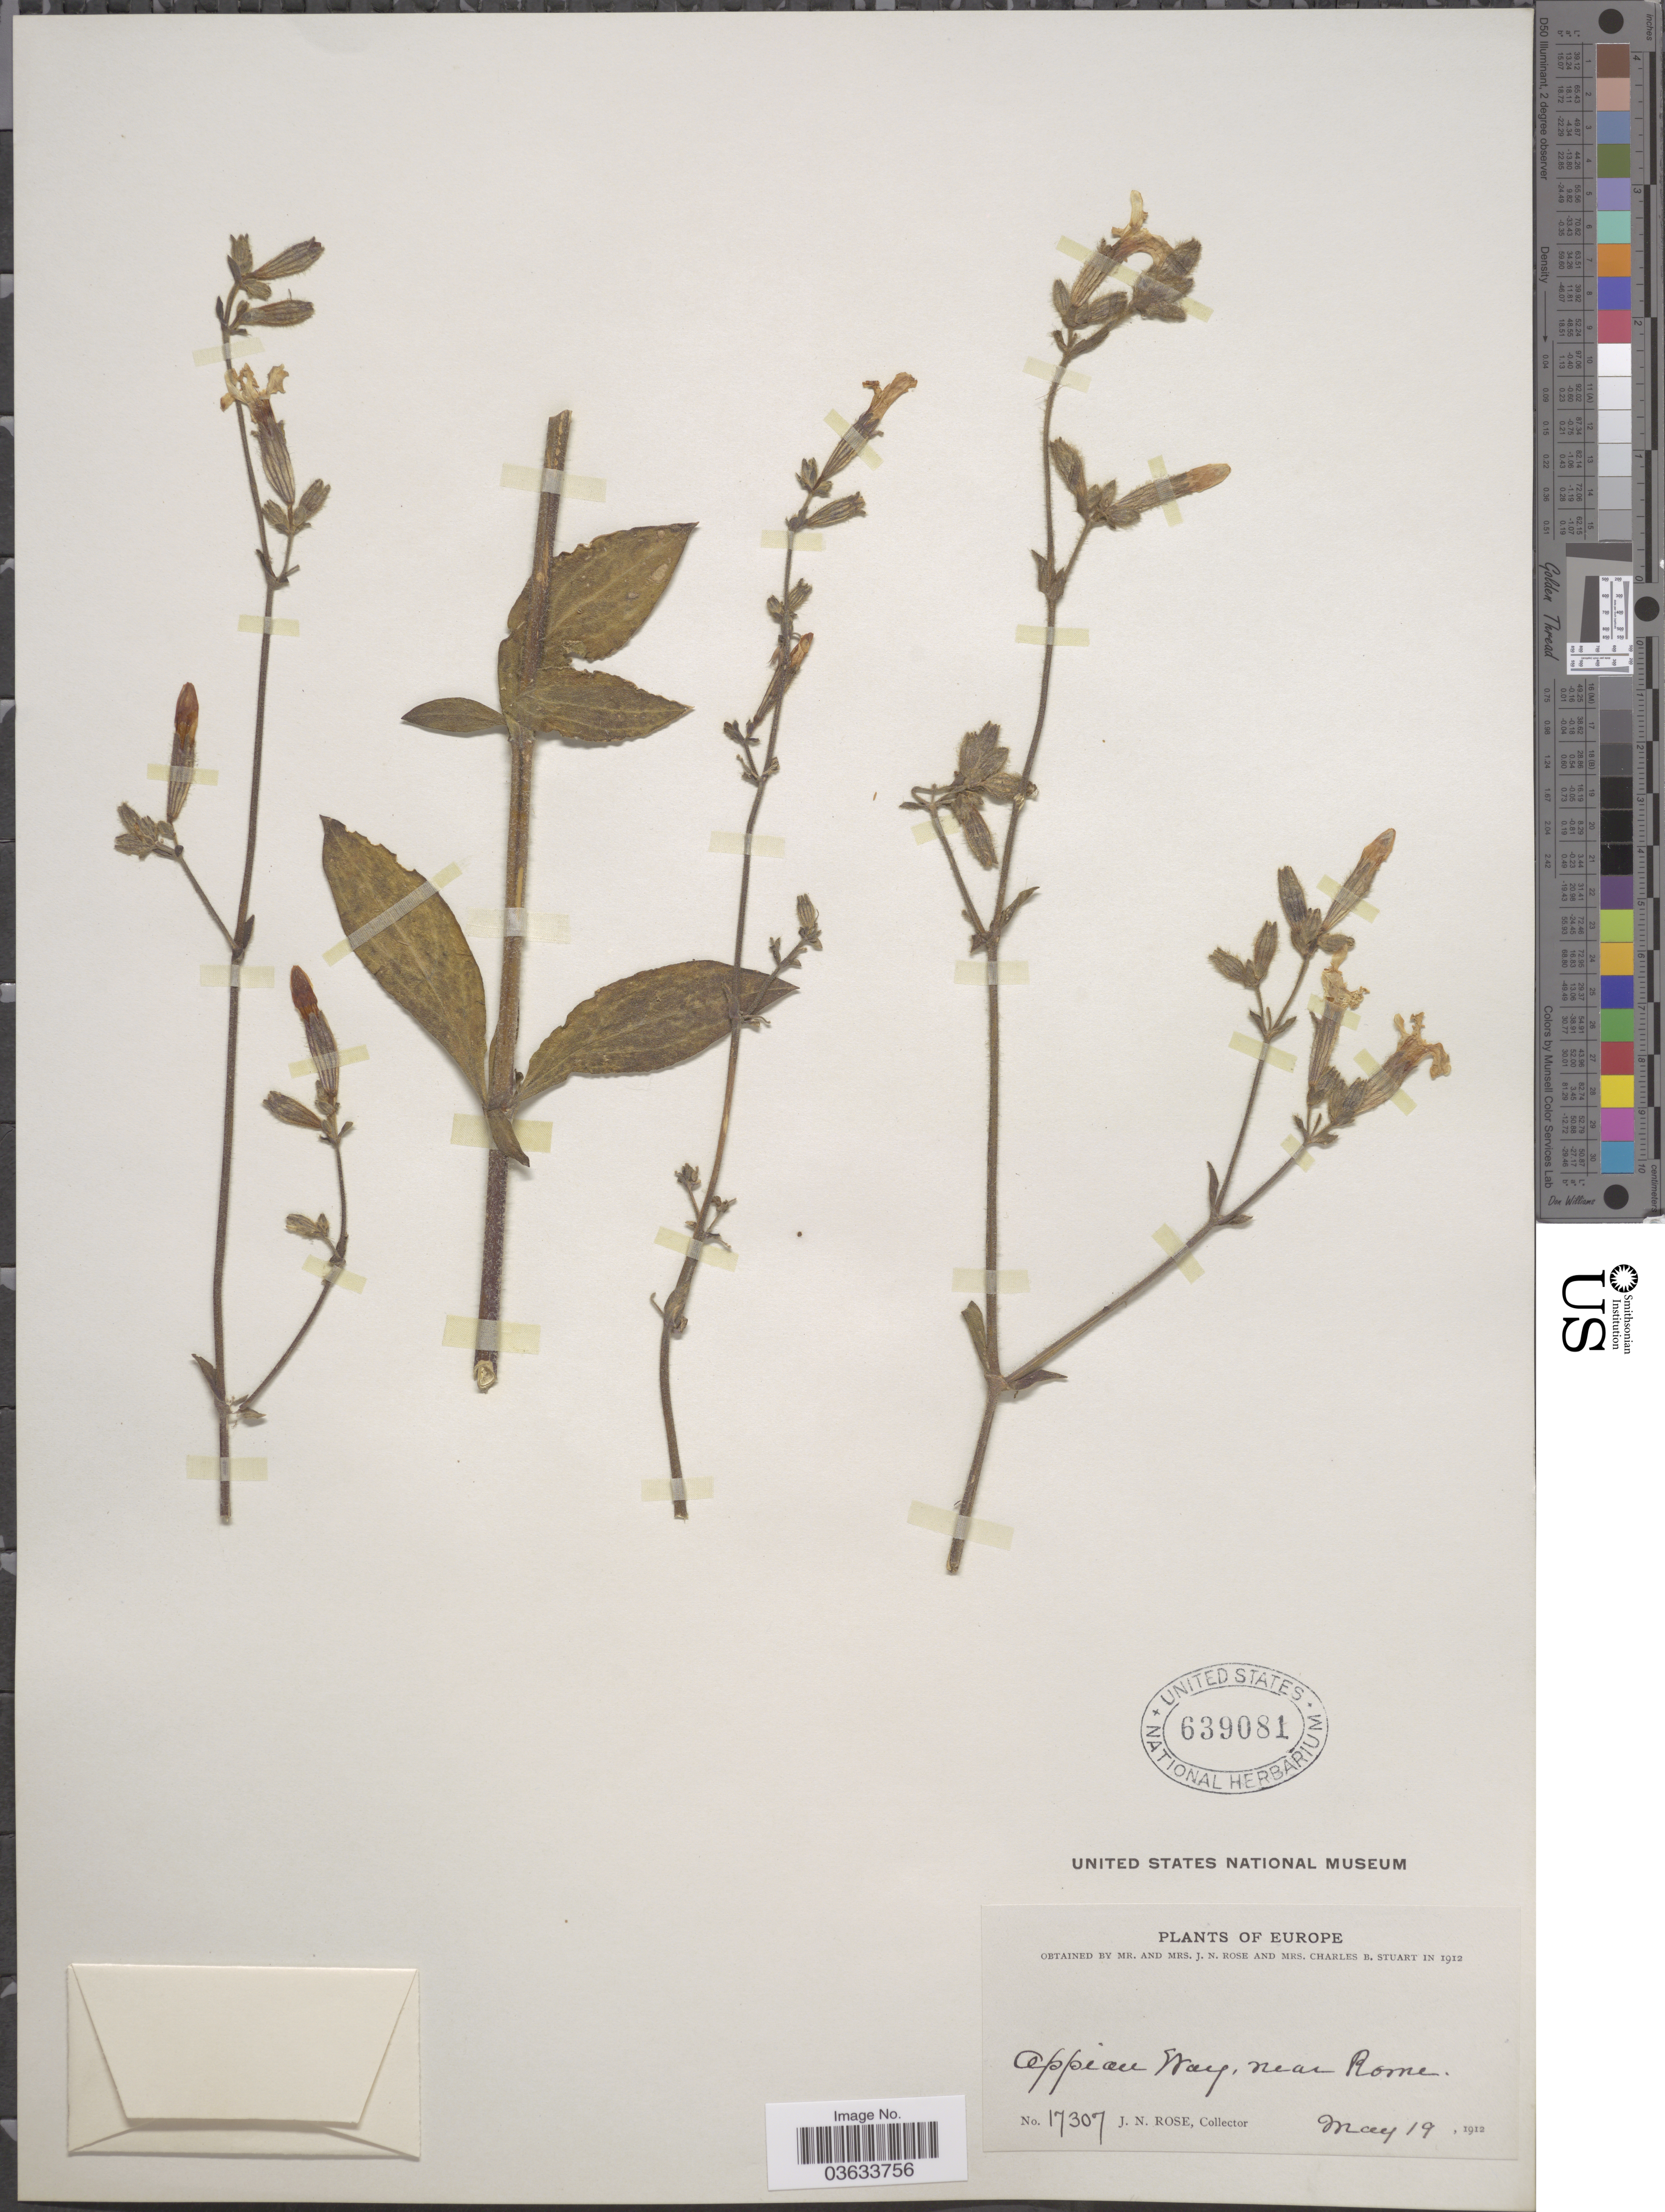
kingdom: Plantae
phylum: Tracheophyta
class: Magnoliopsida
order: Caryophyllales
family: Caryophyllaceae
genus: Silene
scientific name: Silene sp.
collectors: J. N. Rose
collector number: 17307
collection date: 1912-05-19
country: Italy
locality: Europe, Appian Way, near Rome.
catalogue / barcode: US 639081